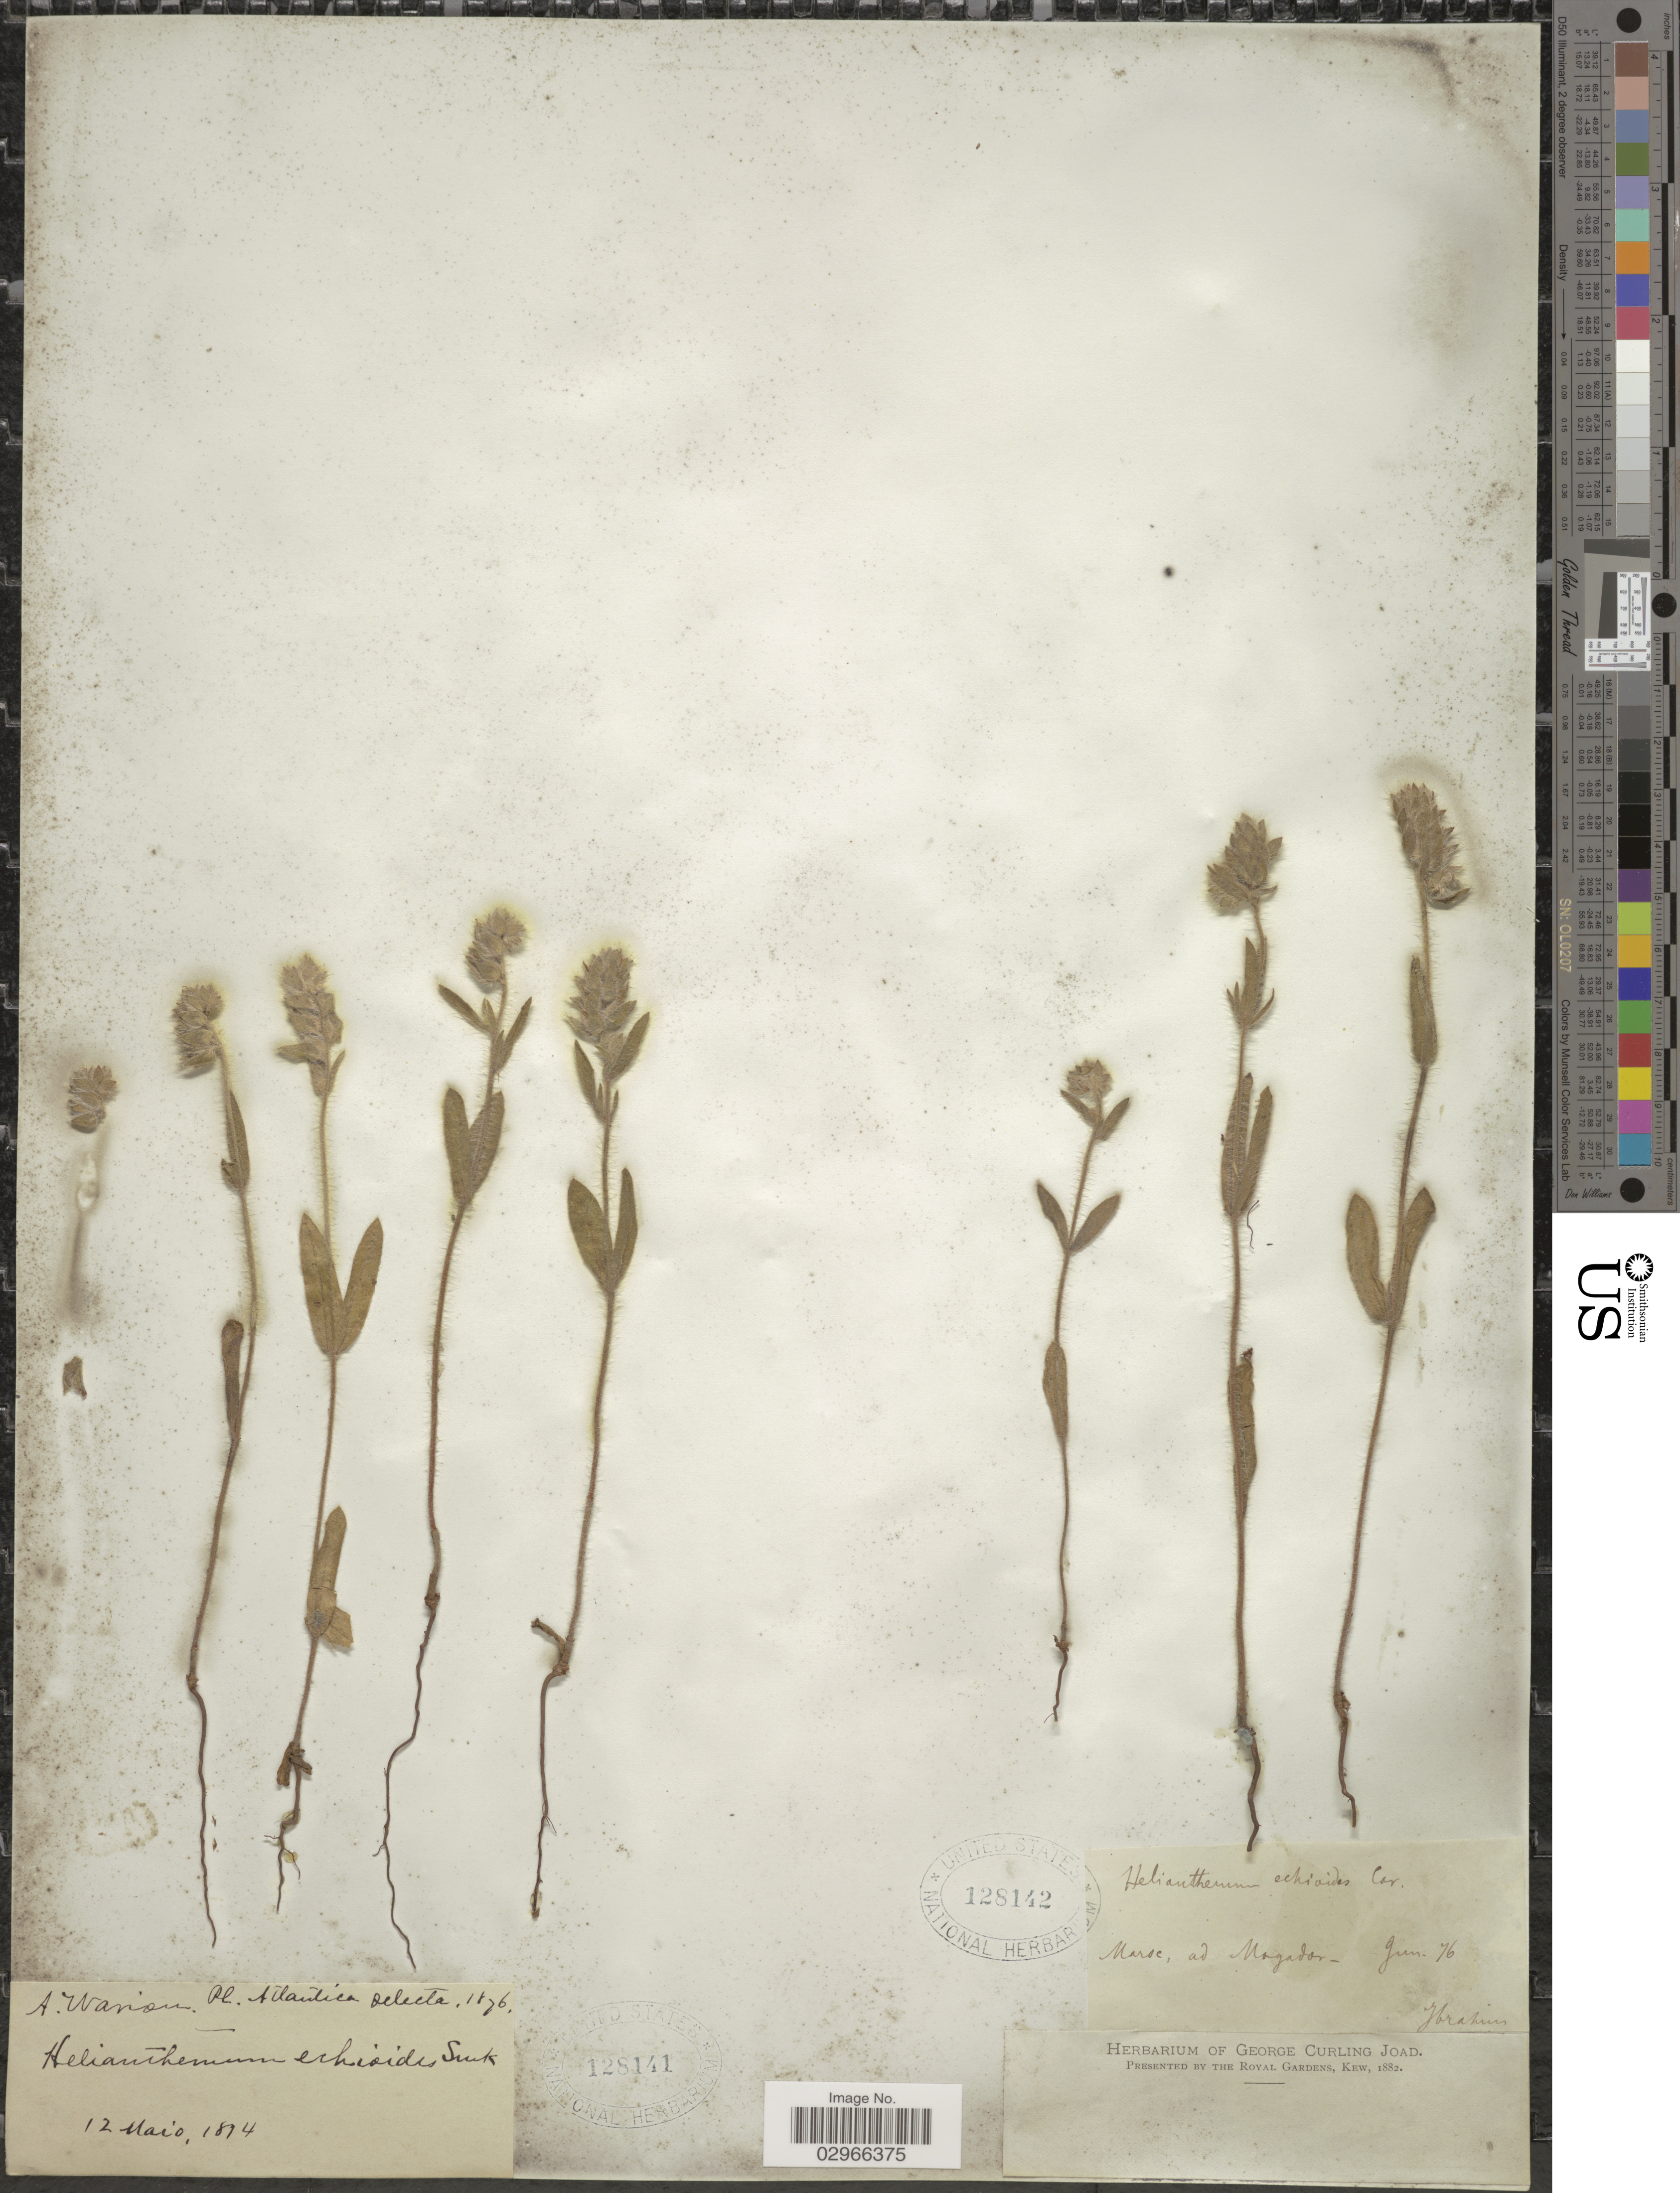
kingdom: Plantae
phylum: Tracheophyta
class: Magnoliopsida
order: Malvales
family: Cistaceae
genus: Tuberaria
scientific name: Tuberaria echioides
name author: (Lam.) Willk.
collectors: A. Warion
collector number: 1876?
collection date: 1874-05-12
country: Algeria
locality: Atlantica.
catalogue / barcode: US 128141